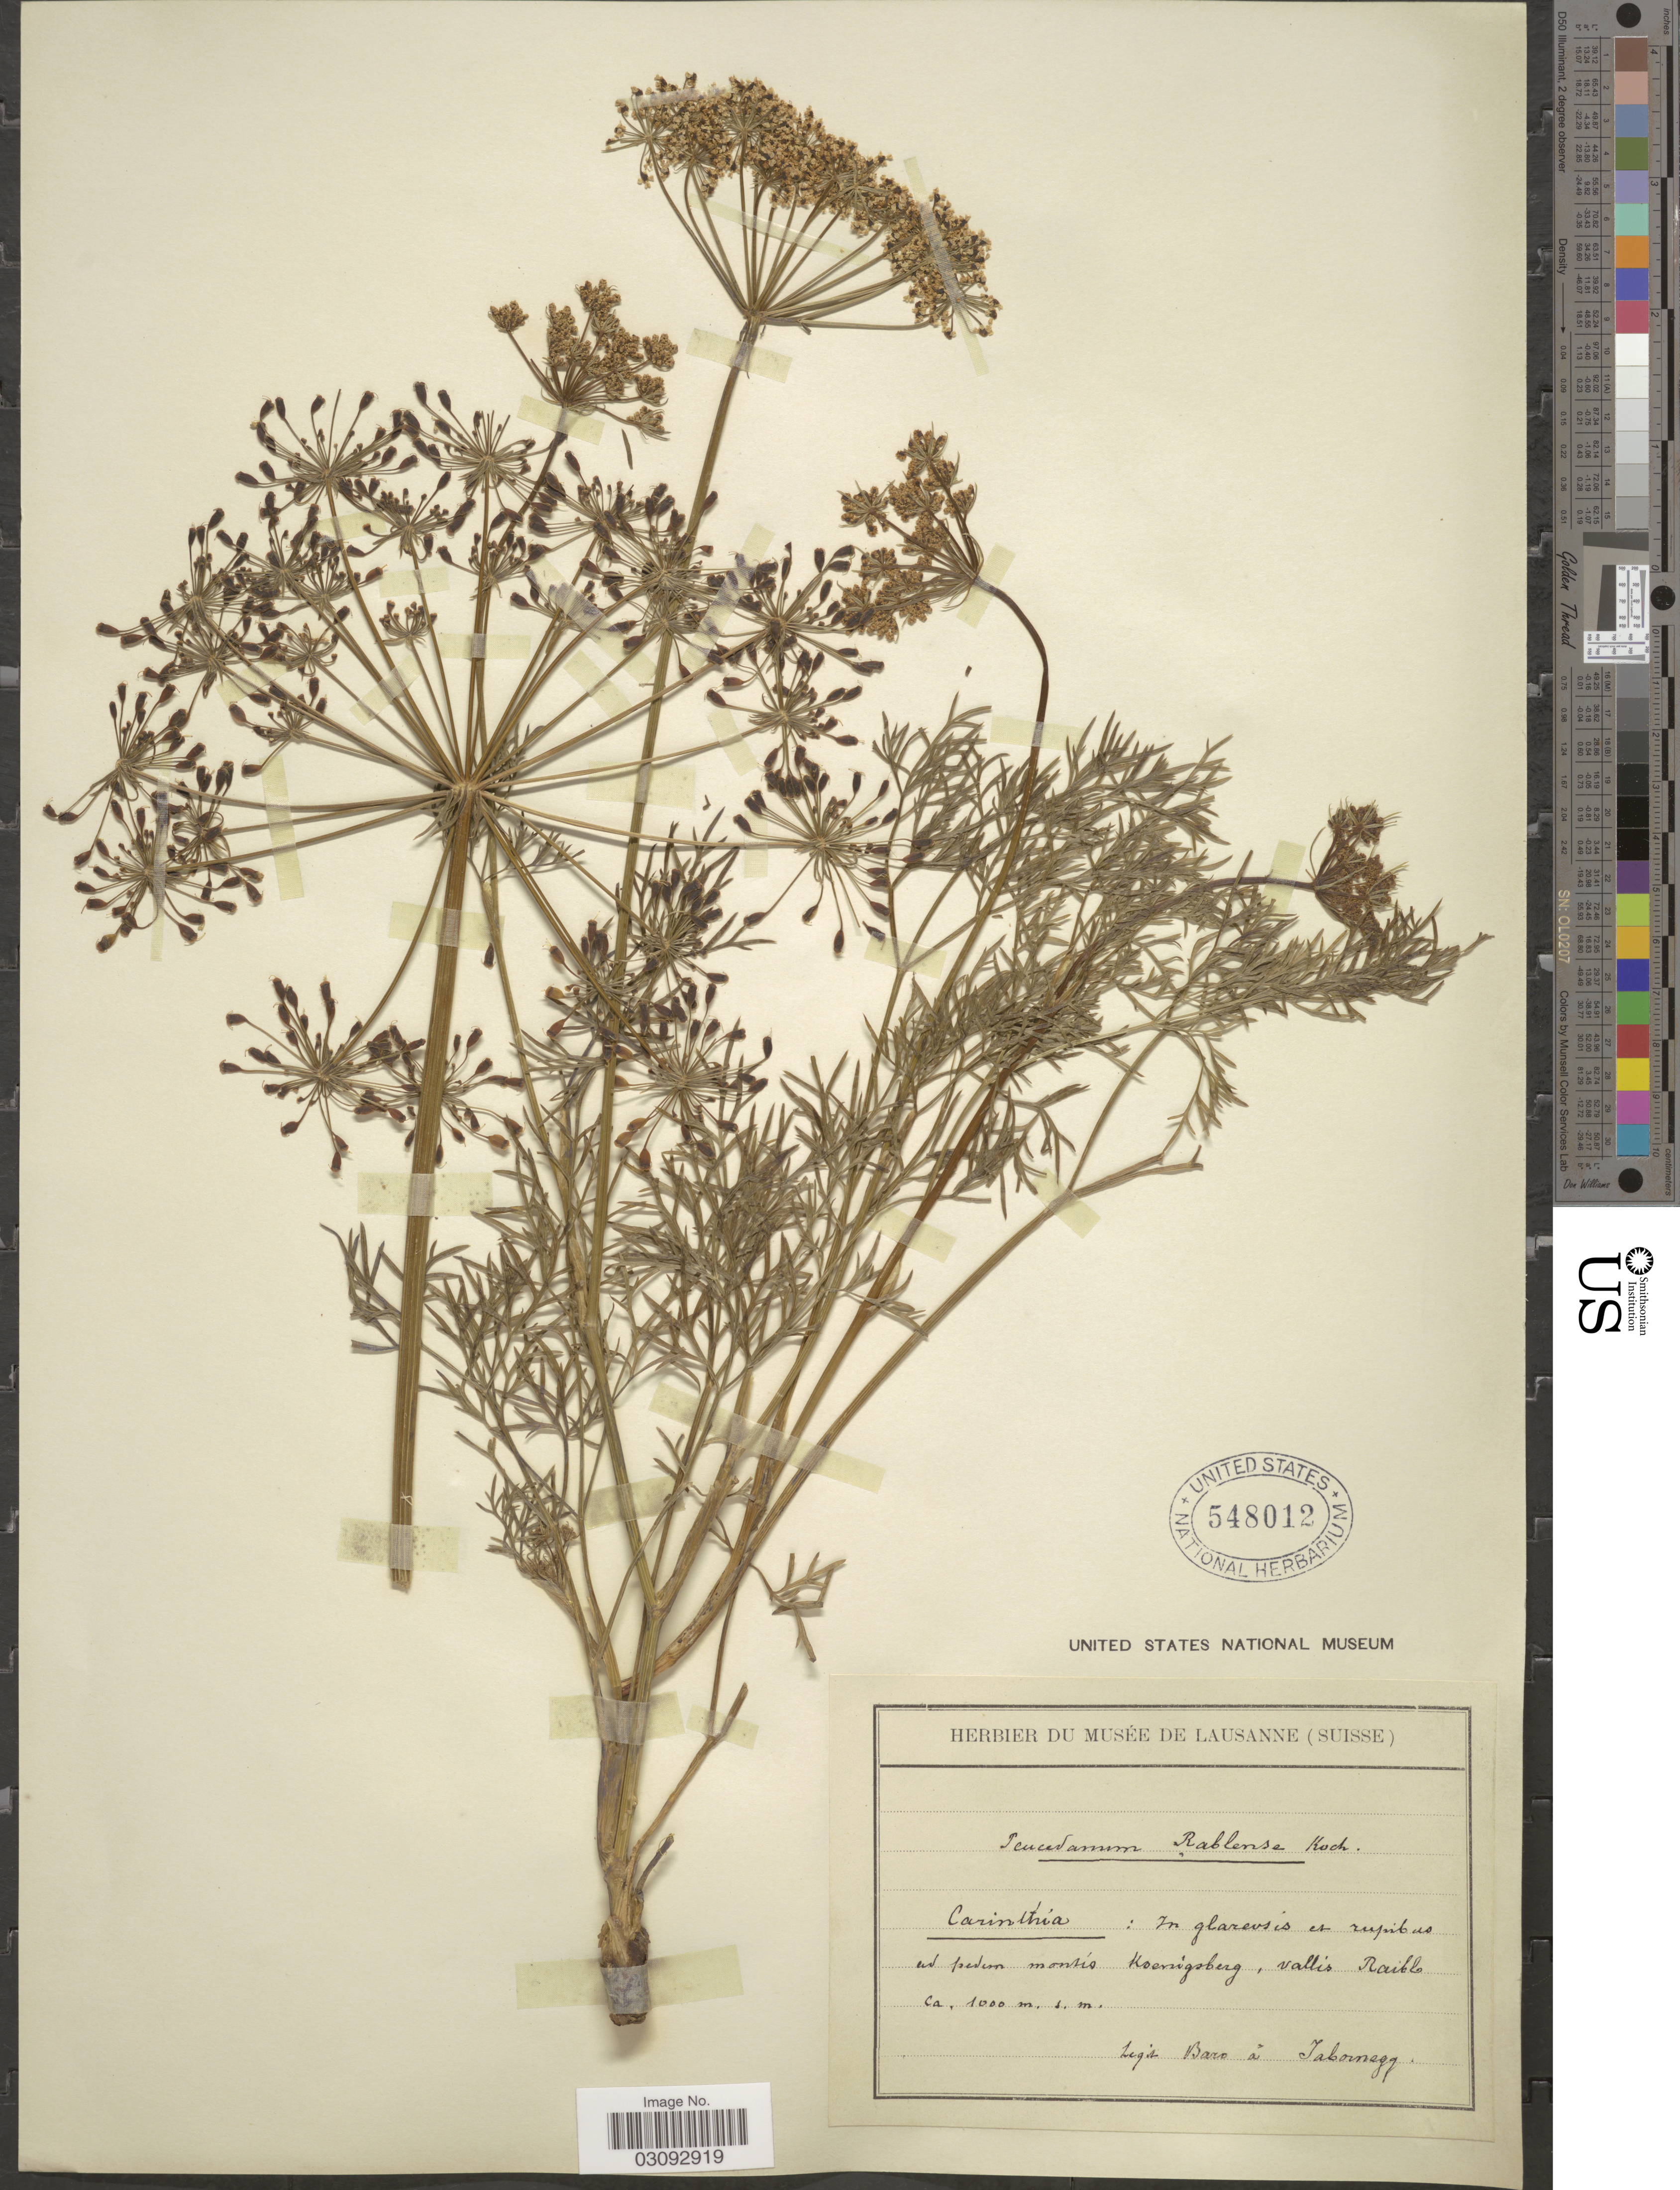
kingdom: Plantae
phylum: Tracheophyta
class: Magnoliopsida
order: Apiales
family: Apiaceae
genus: Peucedanum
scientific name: Peucedanum rablense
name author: W.D.J. Koch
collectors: Jabornegg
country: Russian Federation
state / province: Kaliningrad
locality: Carinthia: In glarevsis et rupibus ad pedun montis Koenigsberg, vallis Raible.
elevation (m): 1000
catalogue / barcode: US 548012